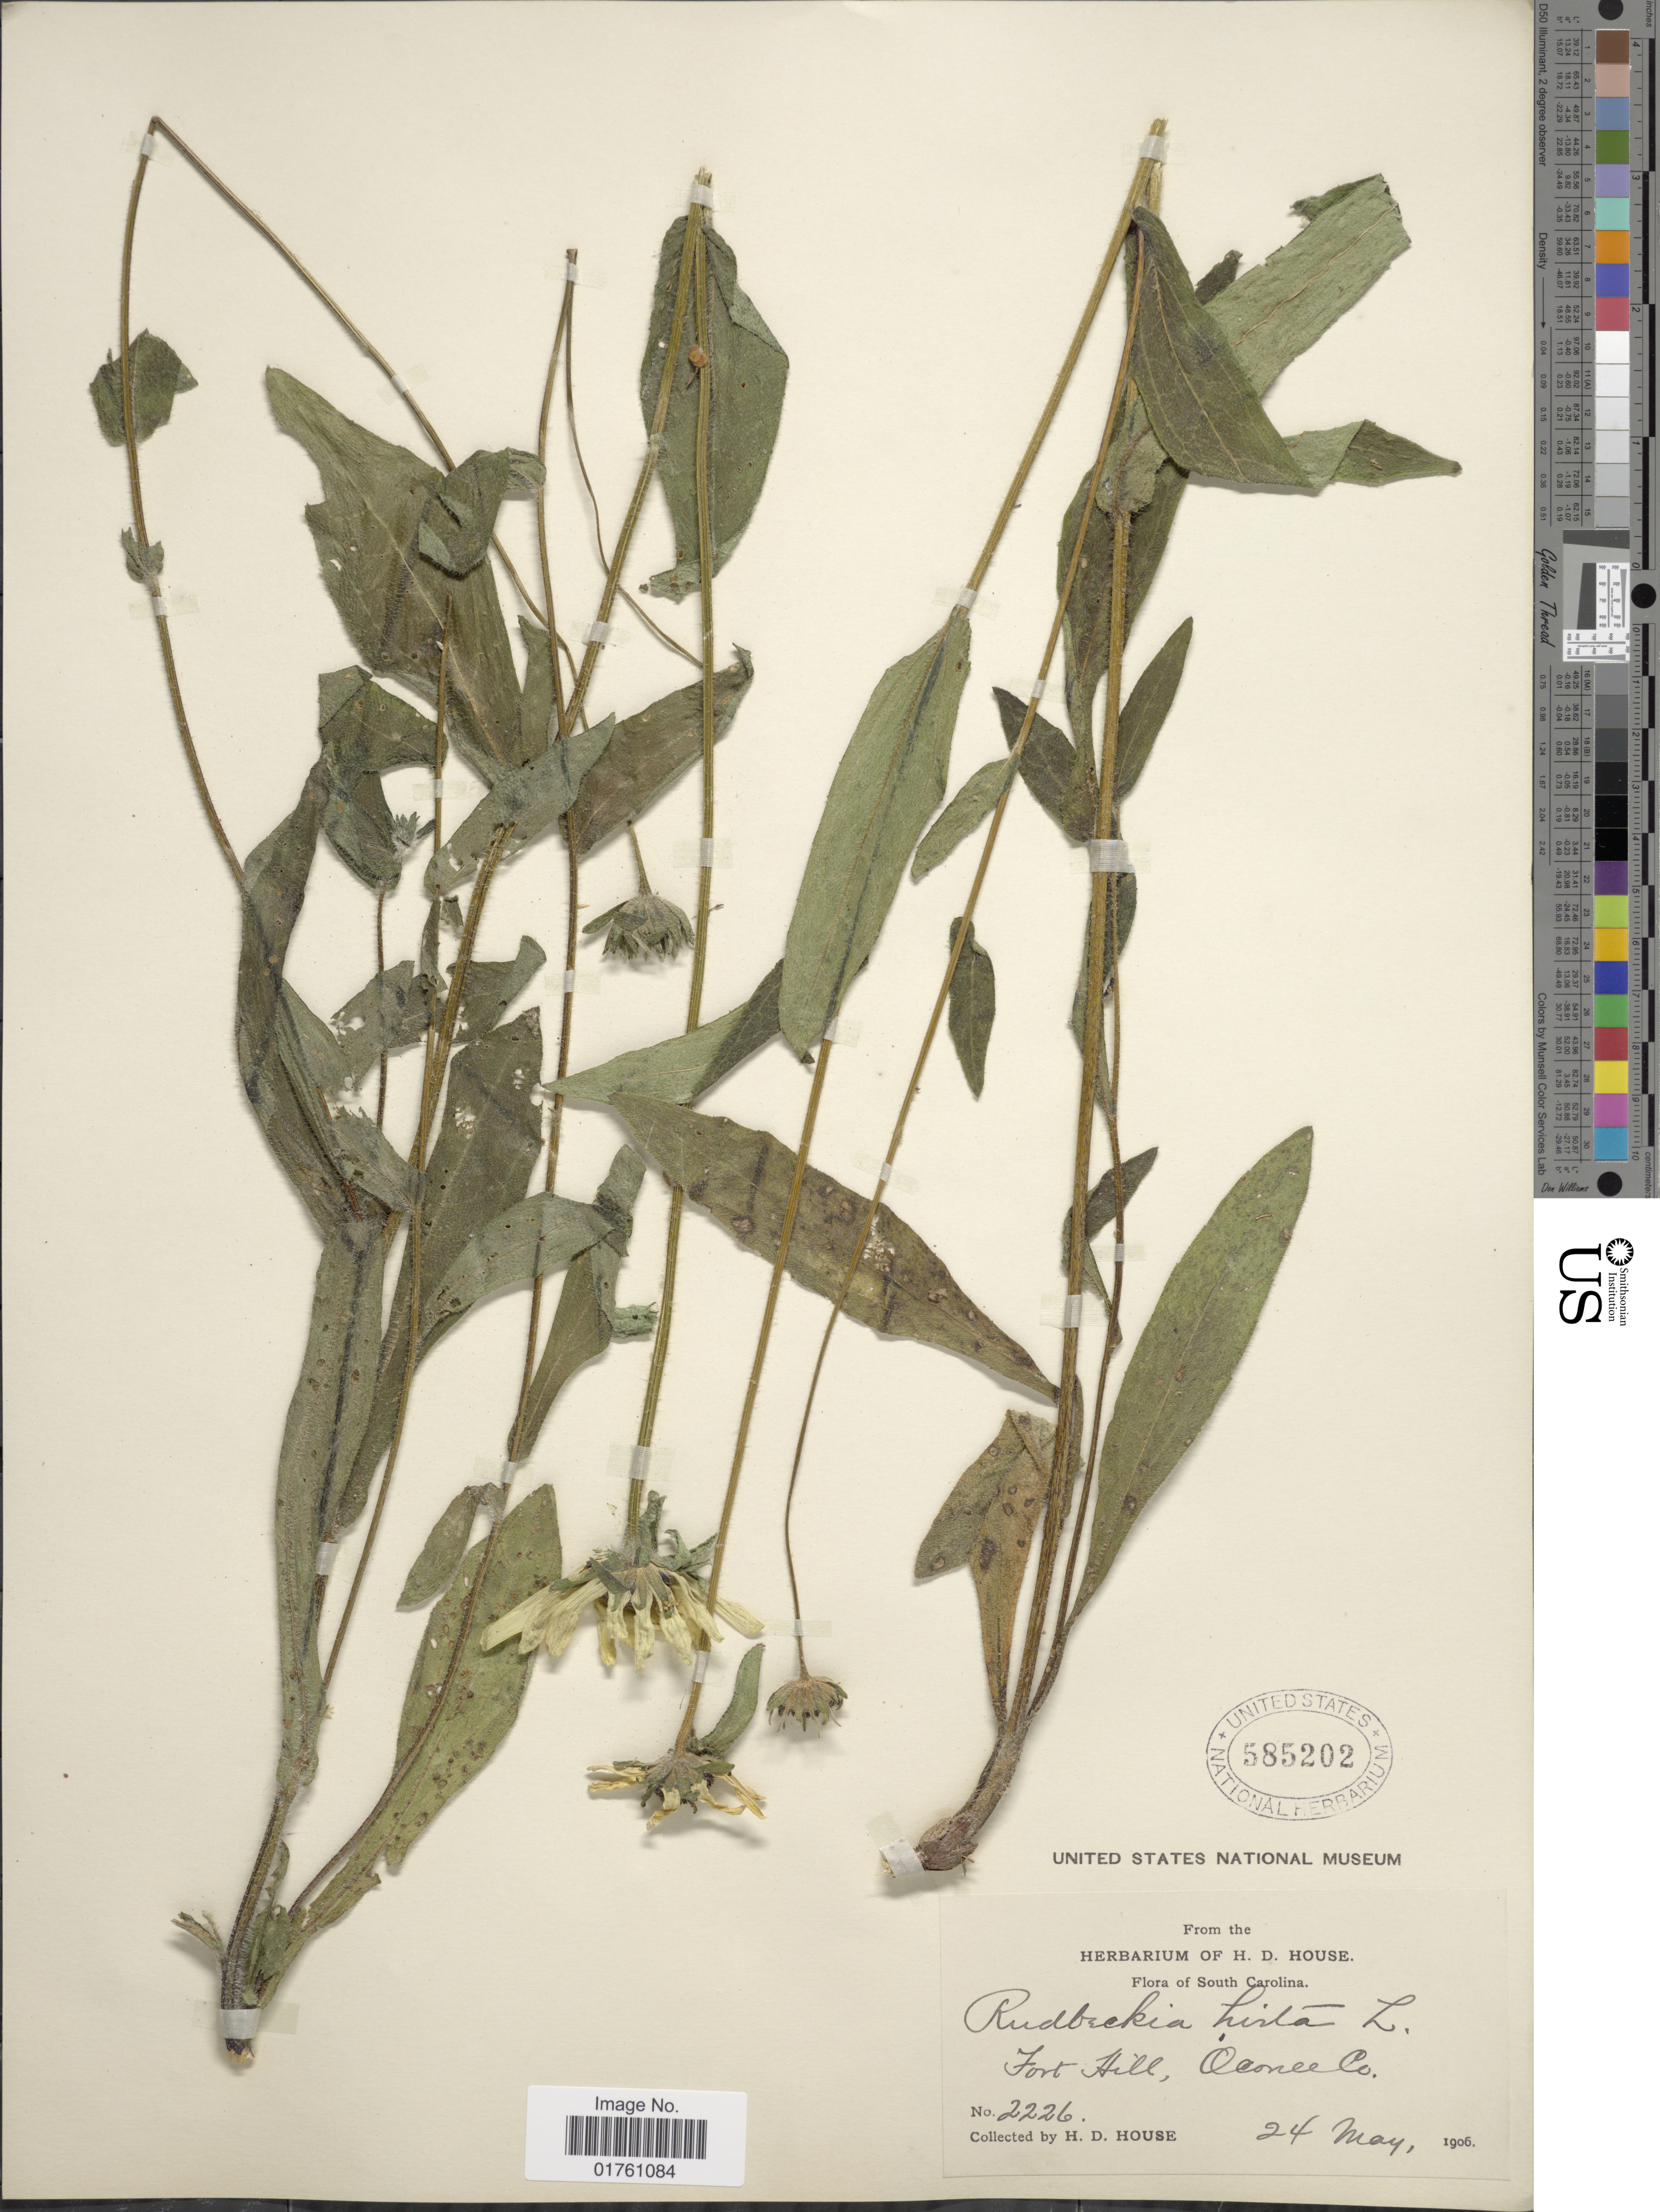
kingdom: Plantae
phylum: Tracheophyta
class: Magnoliopsida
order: Asterales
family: Asteraceae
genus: Rudbeckia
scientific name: Rudbeckia hirta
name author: L.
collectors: H. D. House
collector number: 2226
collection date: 1906-05-24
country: United States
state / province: South Carolina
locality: Fort Hill, Oconee Co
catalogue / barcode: US 585202